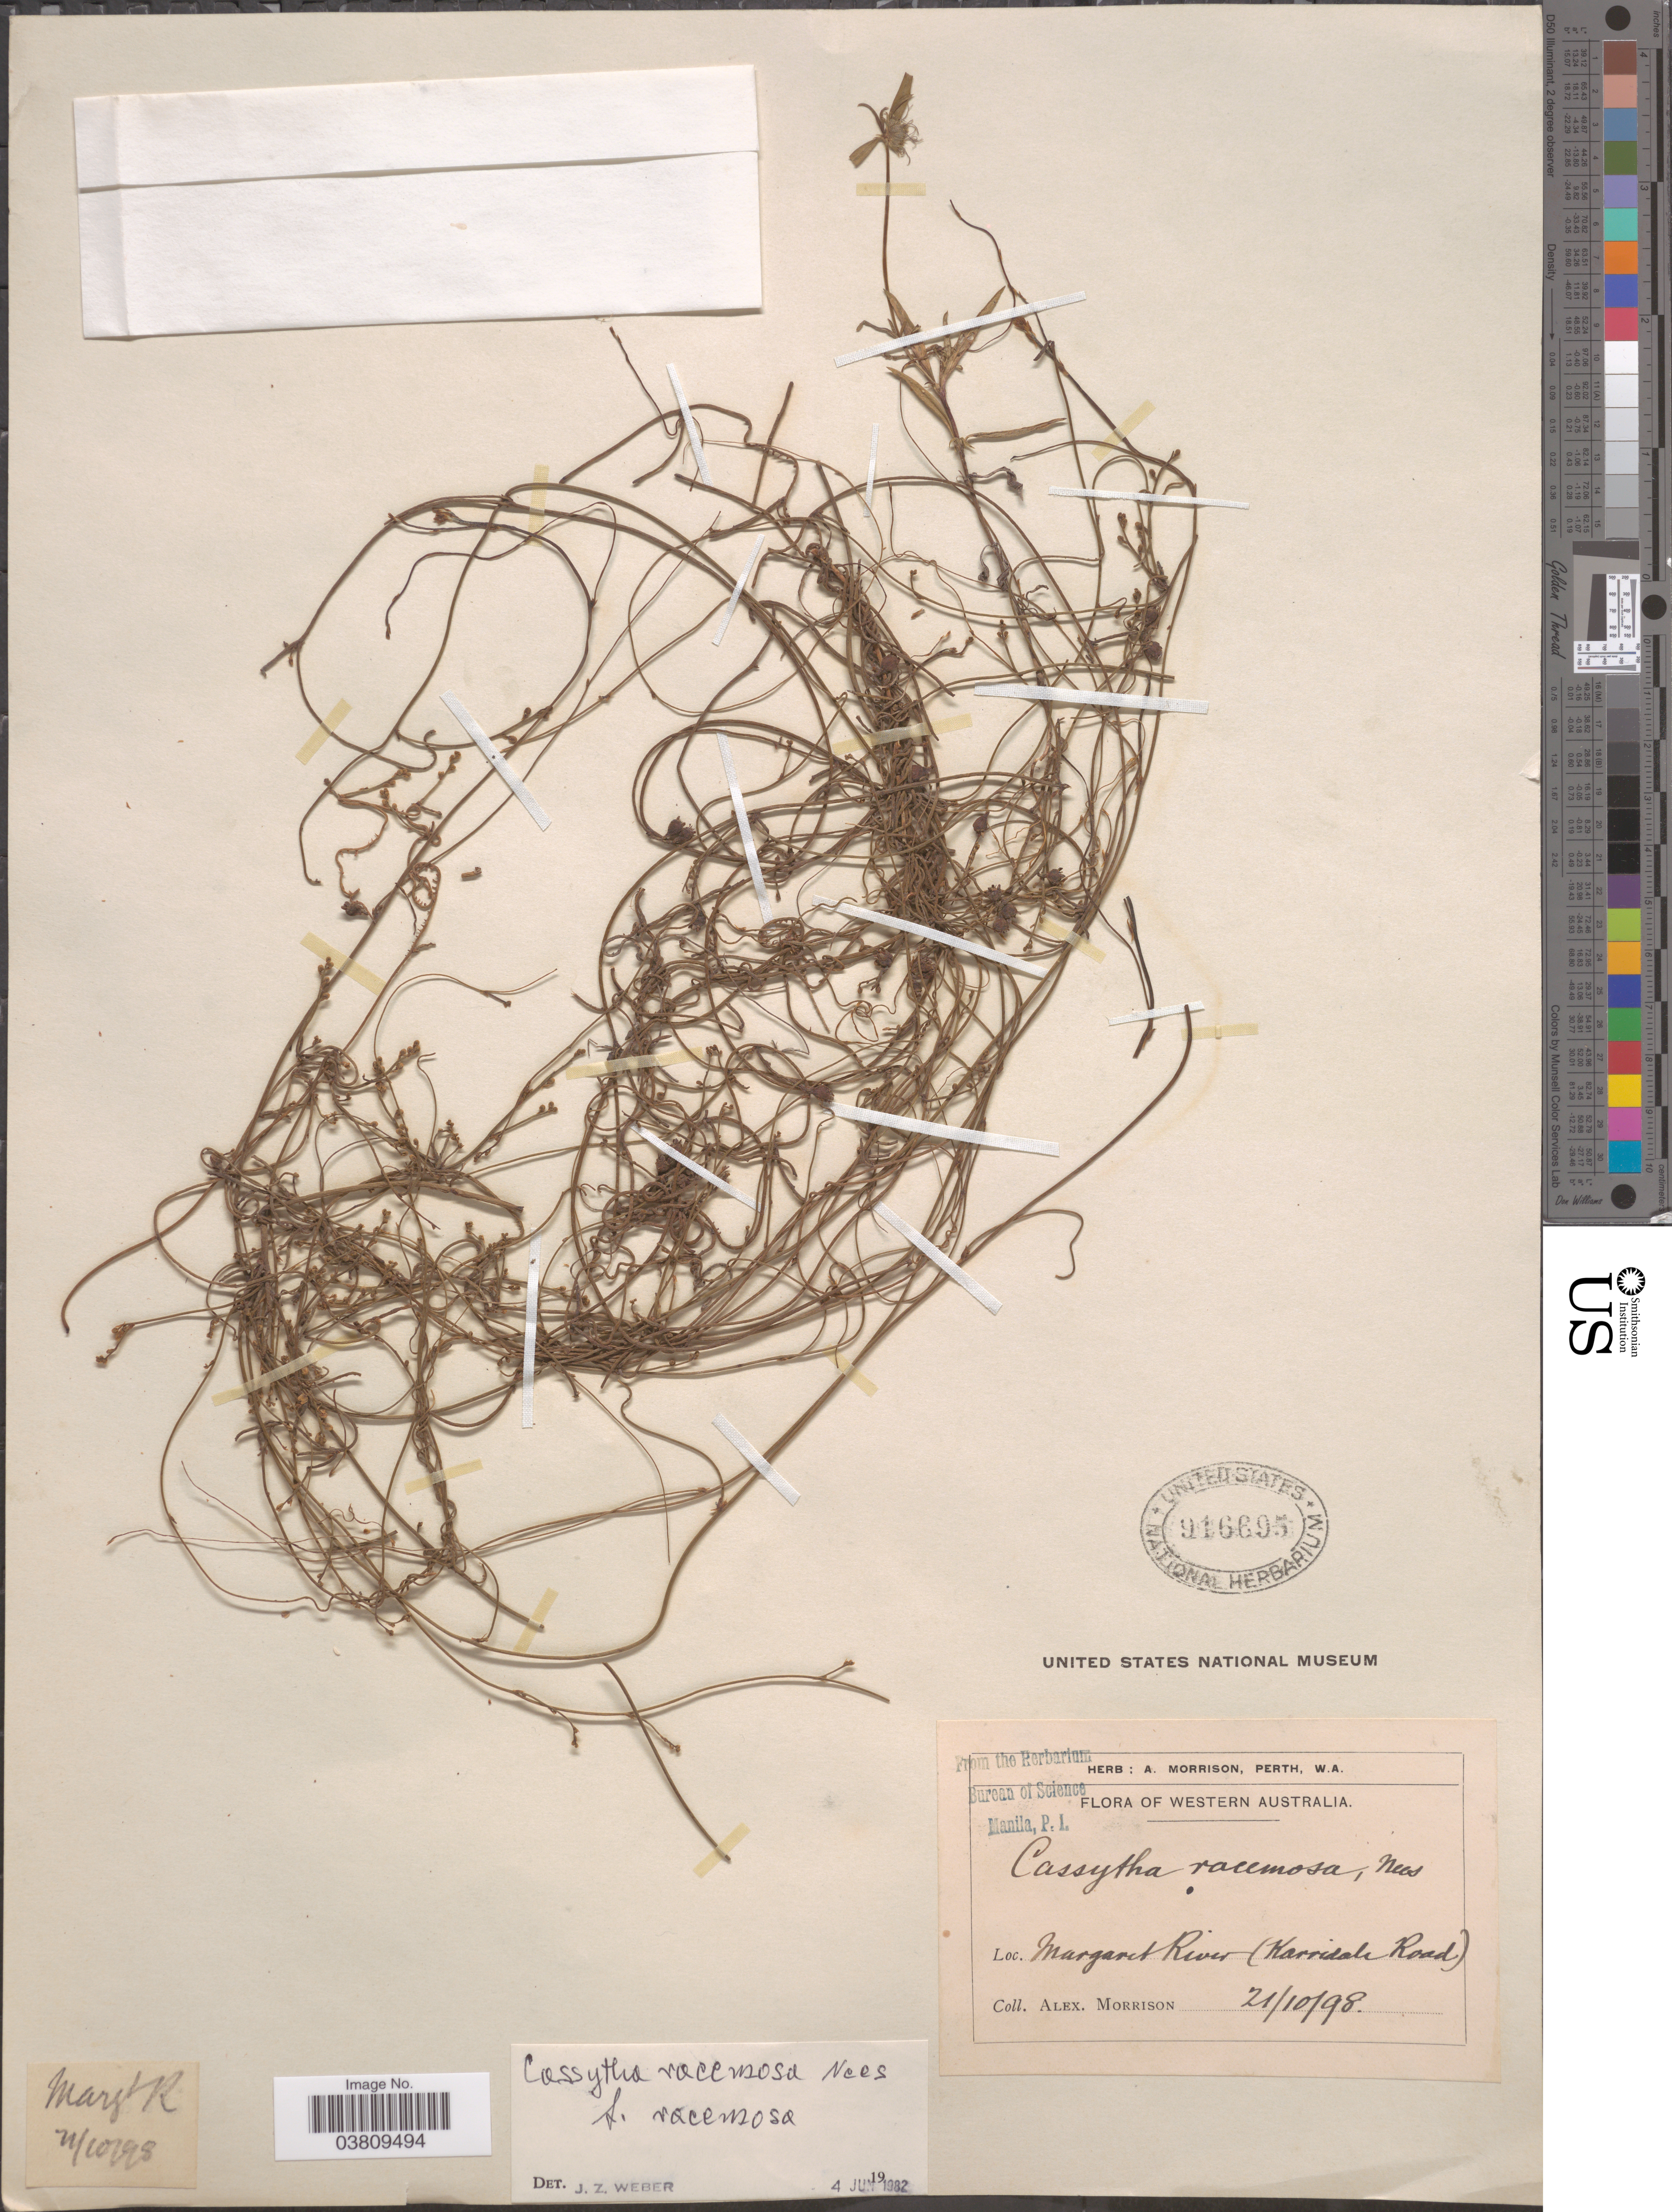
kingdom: Plantae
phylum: Tracheophyta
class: Magnoliopsida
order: Laurales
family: Lauraceae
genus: Cassytha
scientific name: Cassytha racemosa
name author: Nees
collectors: A. Morrison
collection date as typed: Transcribed d/m/y: 21/10/98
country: Australia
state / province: Western Australia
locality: Margaret River (Karridale Road).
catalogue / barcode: US 916695